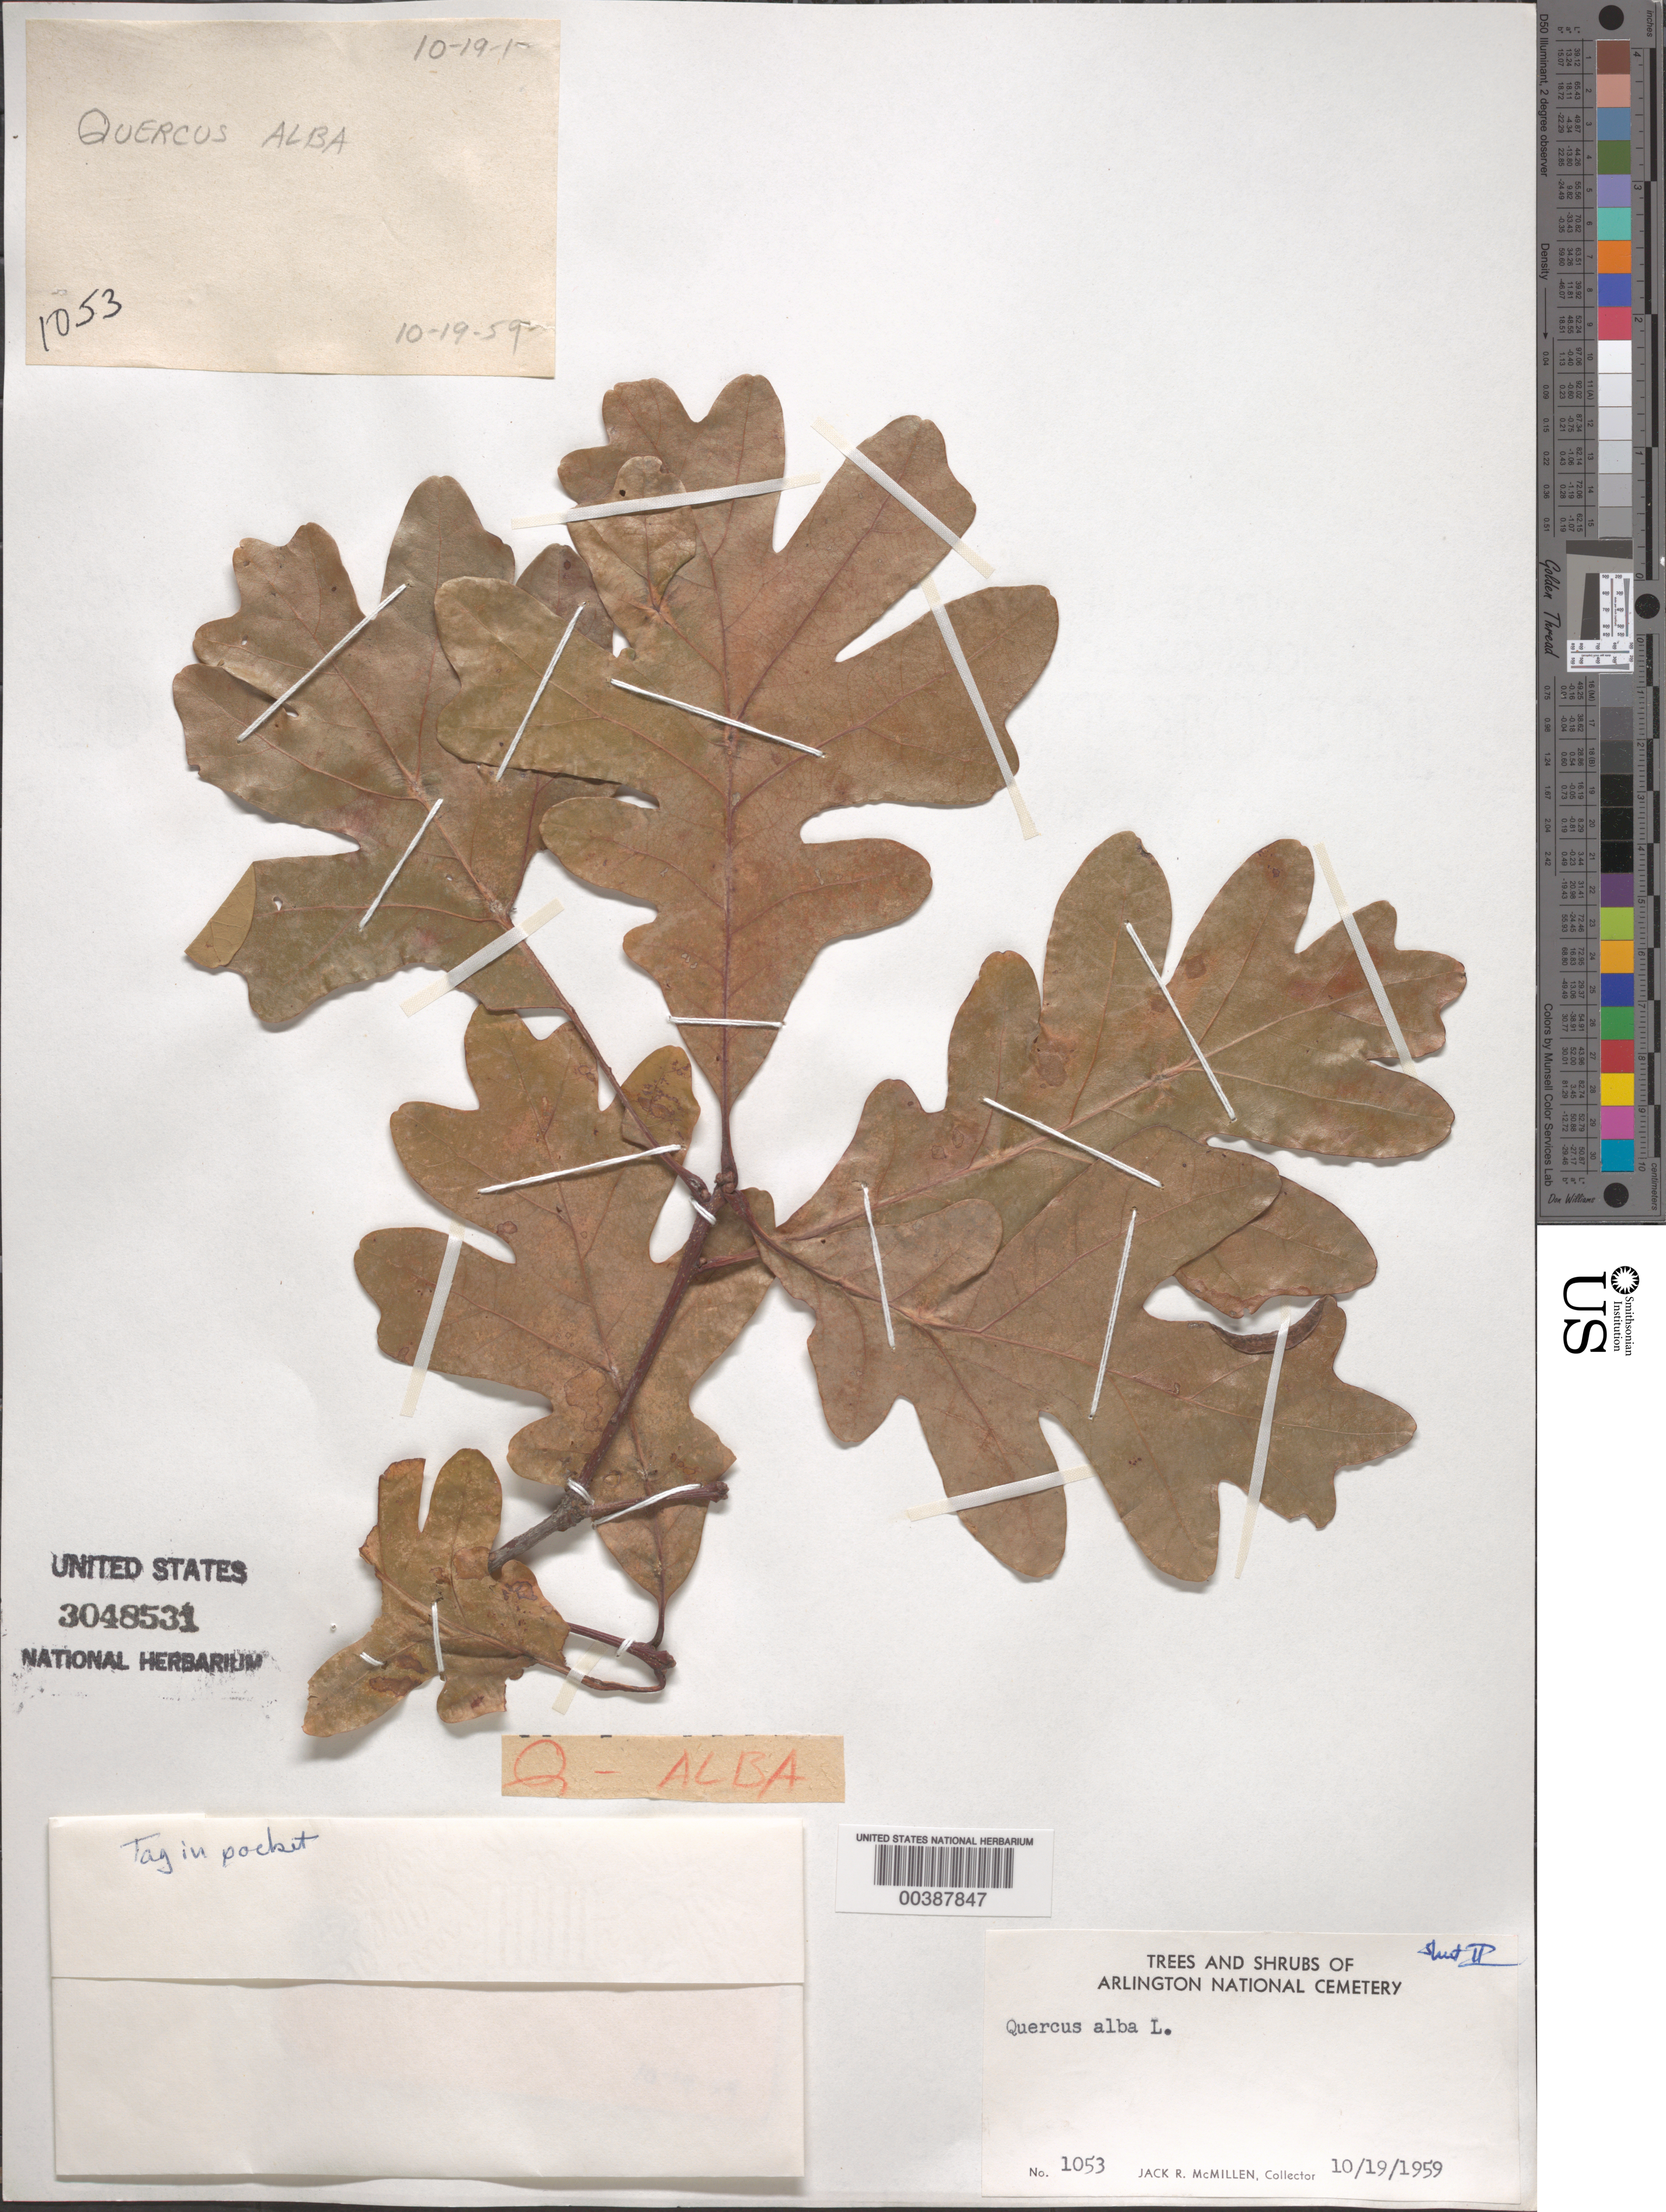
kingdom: Plantae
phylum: Tracheophyta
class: Magnoliopsida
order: Fagales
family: Fagaceae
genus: Quercus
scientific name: Quercus alba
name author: L.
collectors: J. McMillen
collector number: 1053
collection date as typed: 19 Oct 1959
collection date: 1959-10-19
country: United States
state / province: Virginia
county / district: Arlington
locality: Arlington National Cemetery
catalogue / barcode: US 3048531